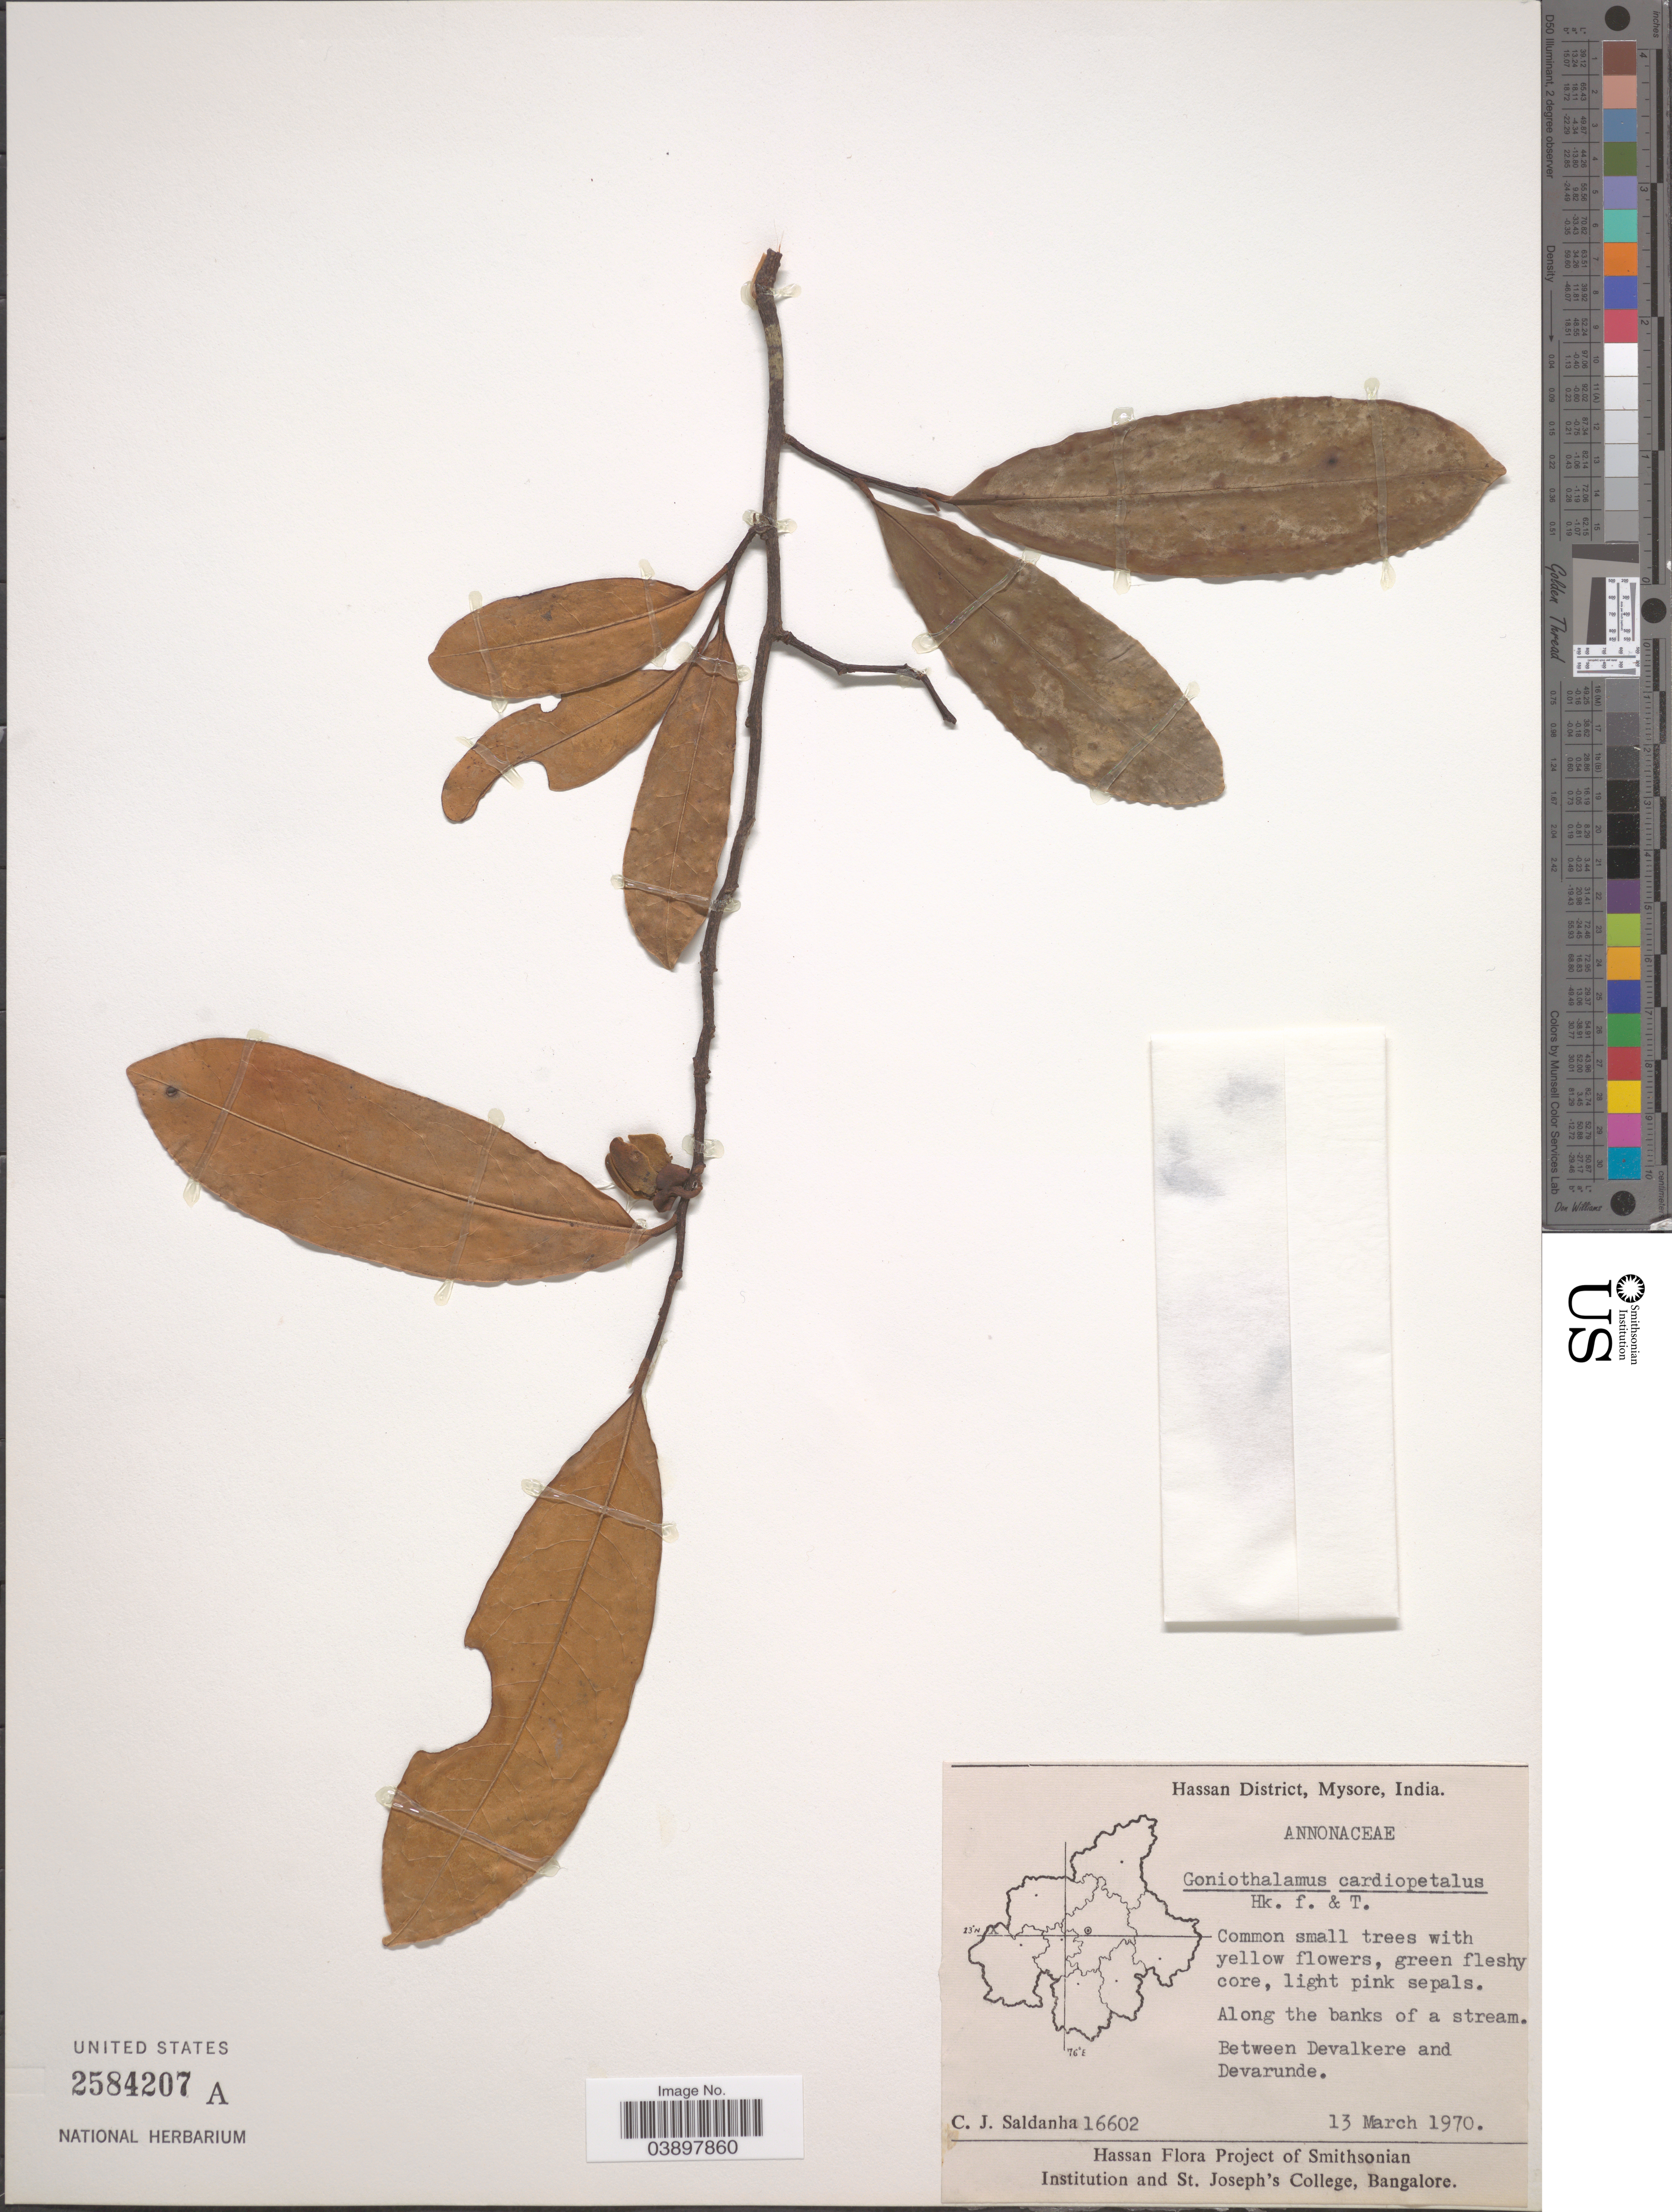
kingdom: Plantae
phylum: Tracheophyta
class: Magnoliopsida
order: Magnoliales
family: Annonaceae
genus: Goniothalamus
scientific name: Goniothalamus cardiopetalus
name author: Hook. f. & Thomson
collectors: C. J. Saldanha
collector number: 16602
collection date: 1970-03-13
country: India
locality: Hassan District, Mysore. Between Devalkere and Devarunde.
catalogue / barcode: US 2584207A